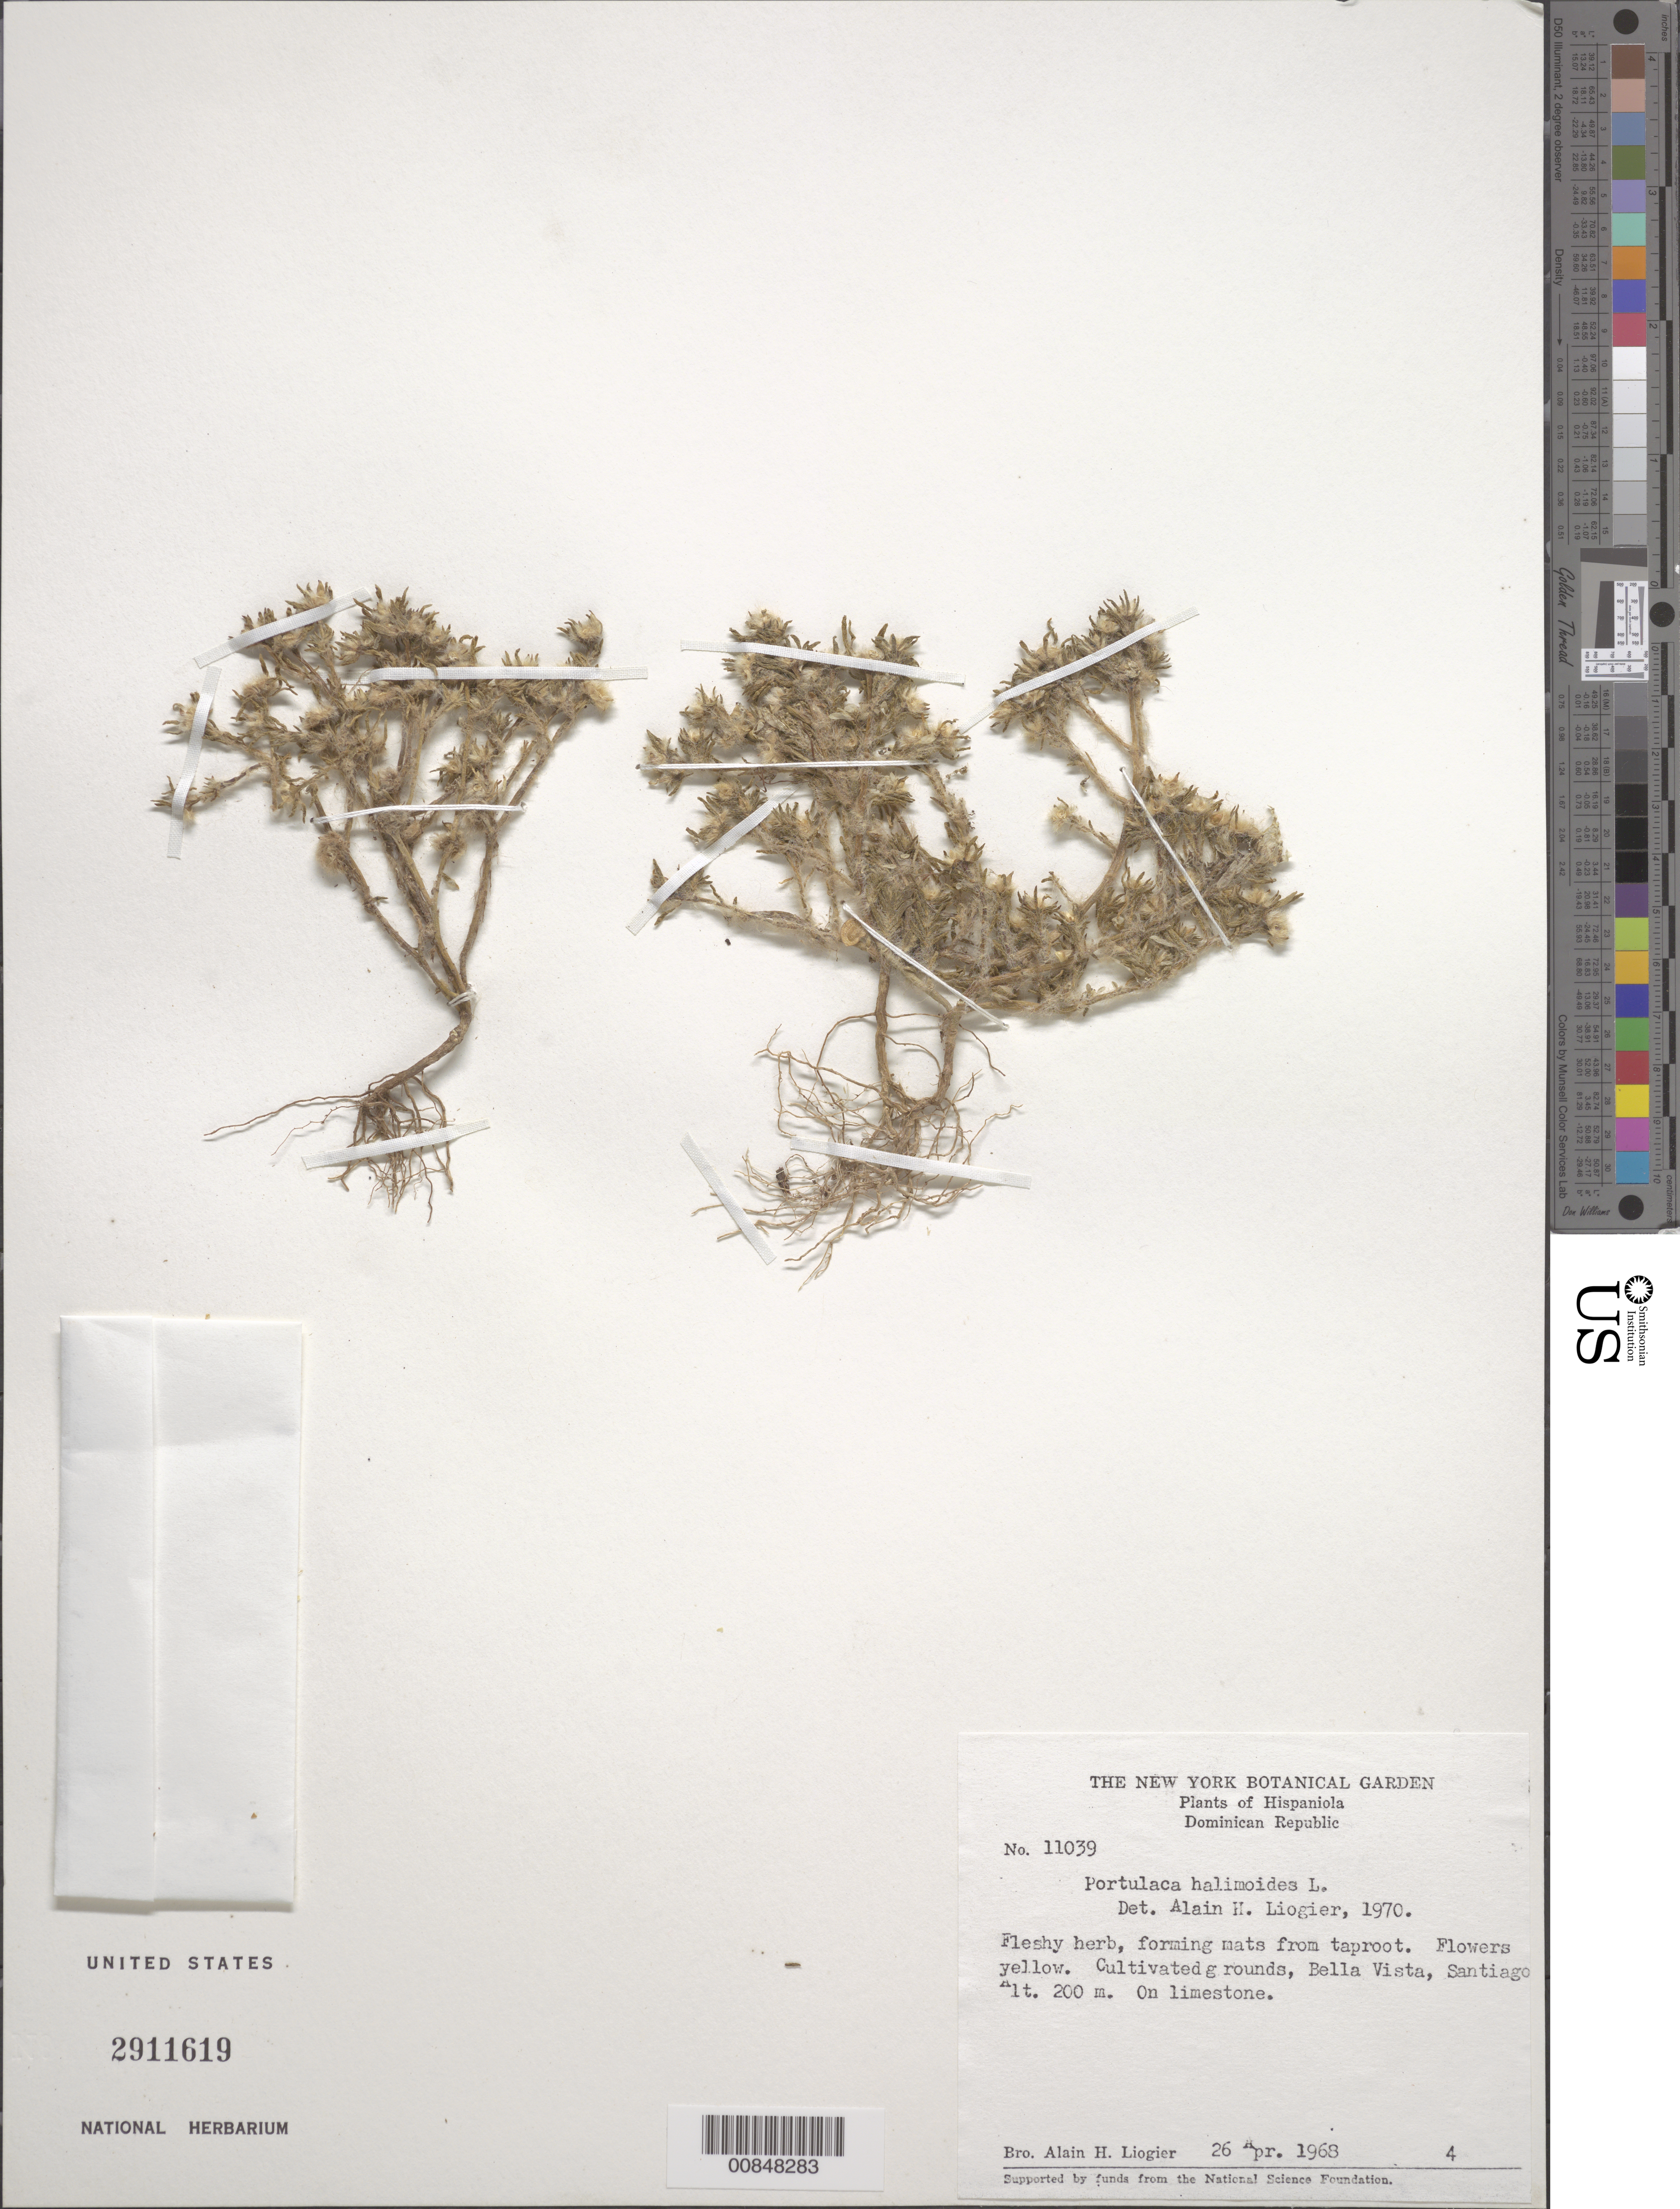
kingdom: Plantae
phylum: Tracheophyta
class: Magnoliopsida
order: Caryophyllales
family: Portulacaceae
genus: Portulaca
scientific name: Portulaca halimoides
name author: L.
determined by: Liogier, Alain H.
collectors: A. H. Liogier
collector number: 11039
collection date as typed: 26 Apr 1968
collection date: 1968-04-26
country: Dominican Republic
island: Hispaniola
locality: Bella Vista, Santiago.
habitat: Cultivated grounds. On limestone.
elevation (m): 200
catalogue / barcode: US 2911619